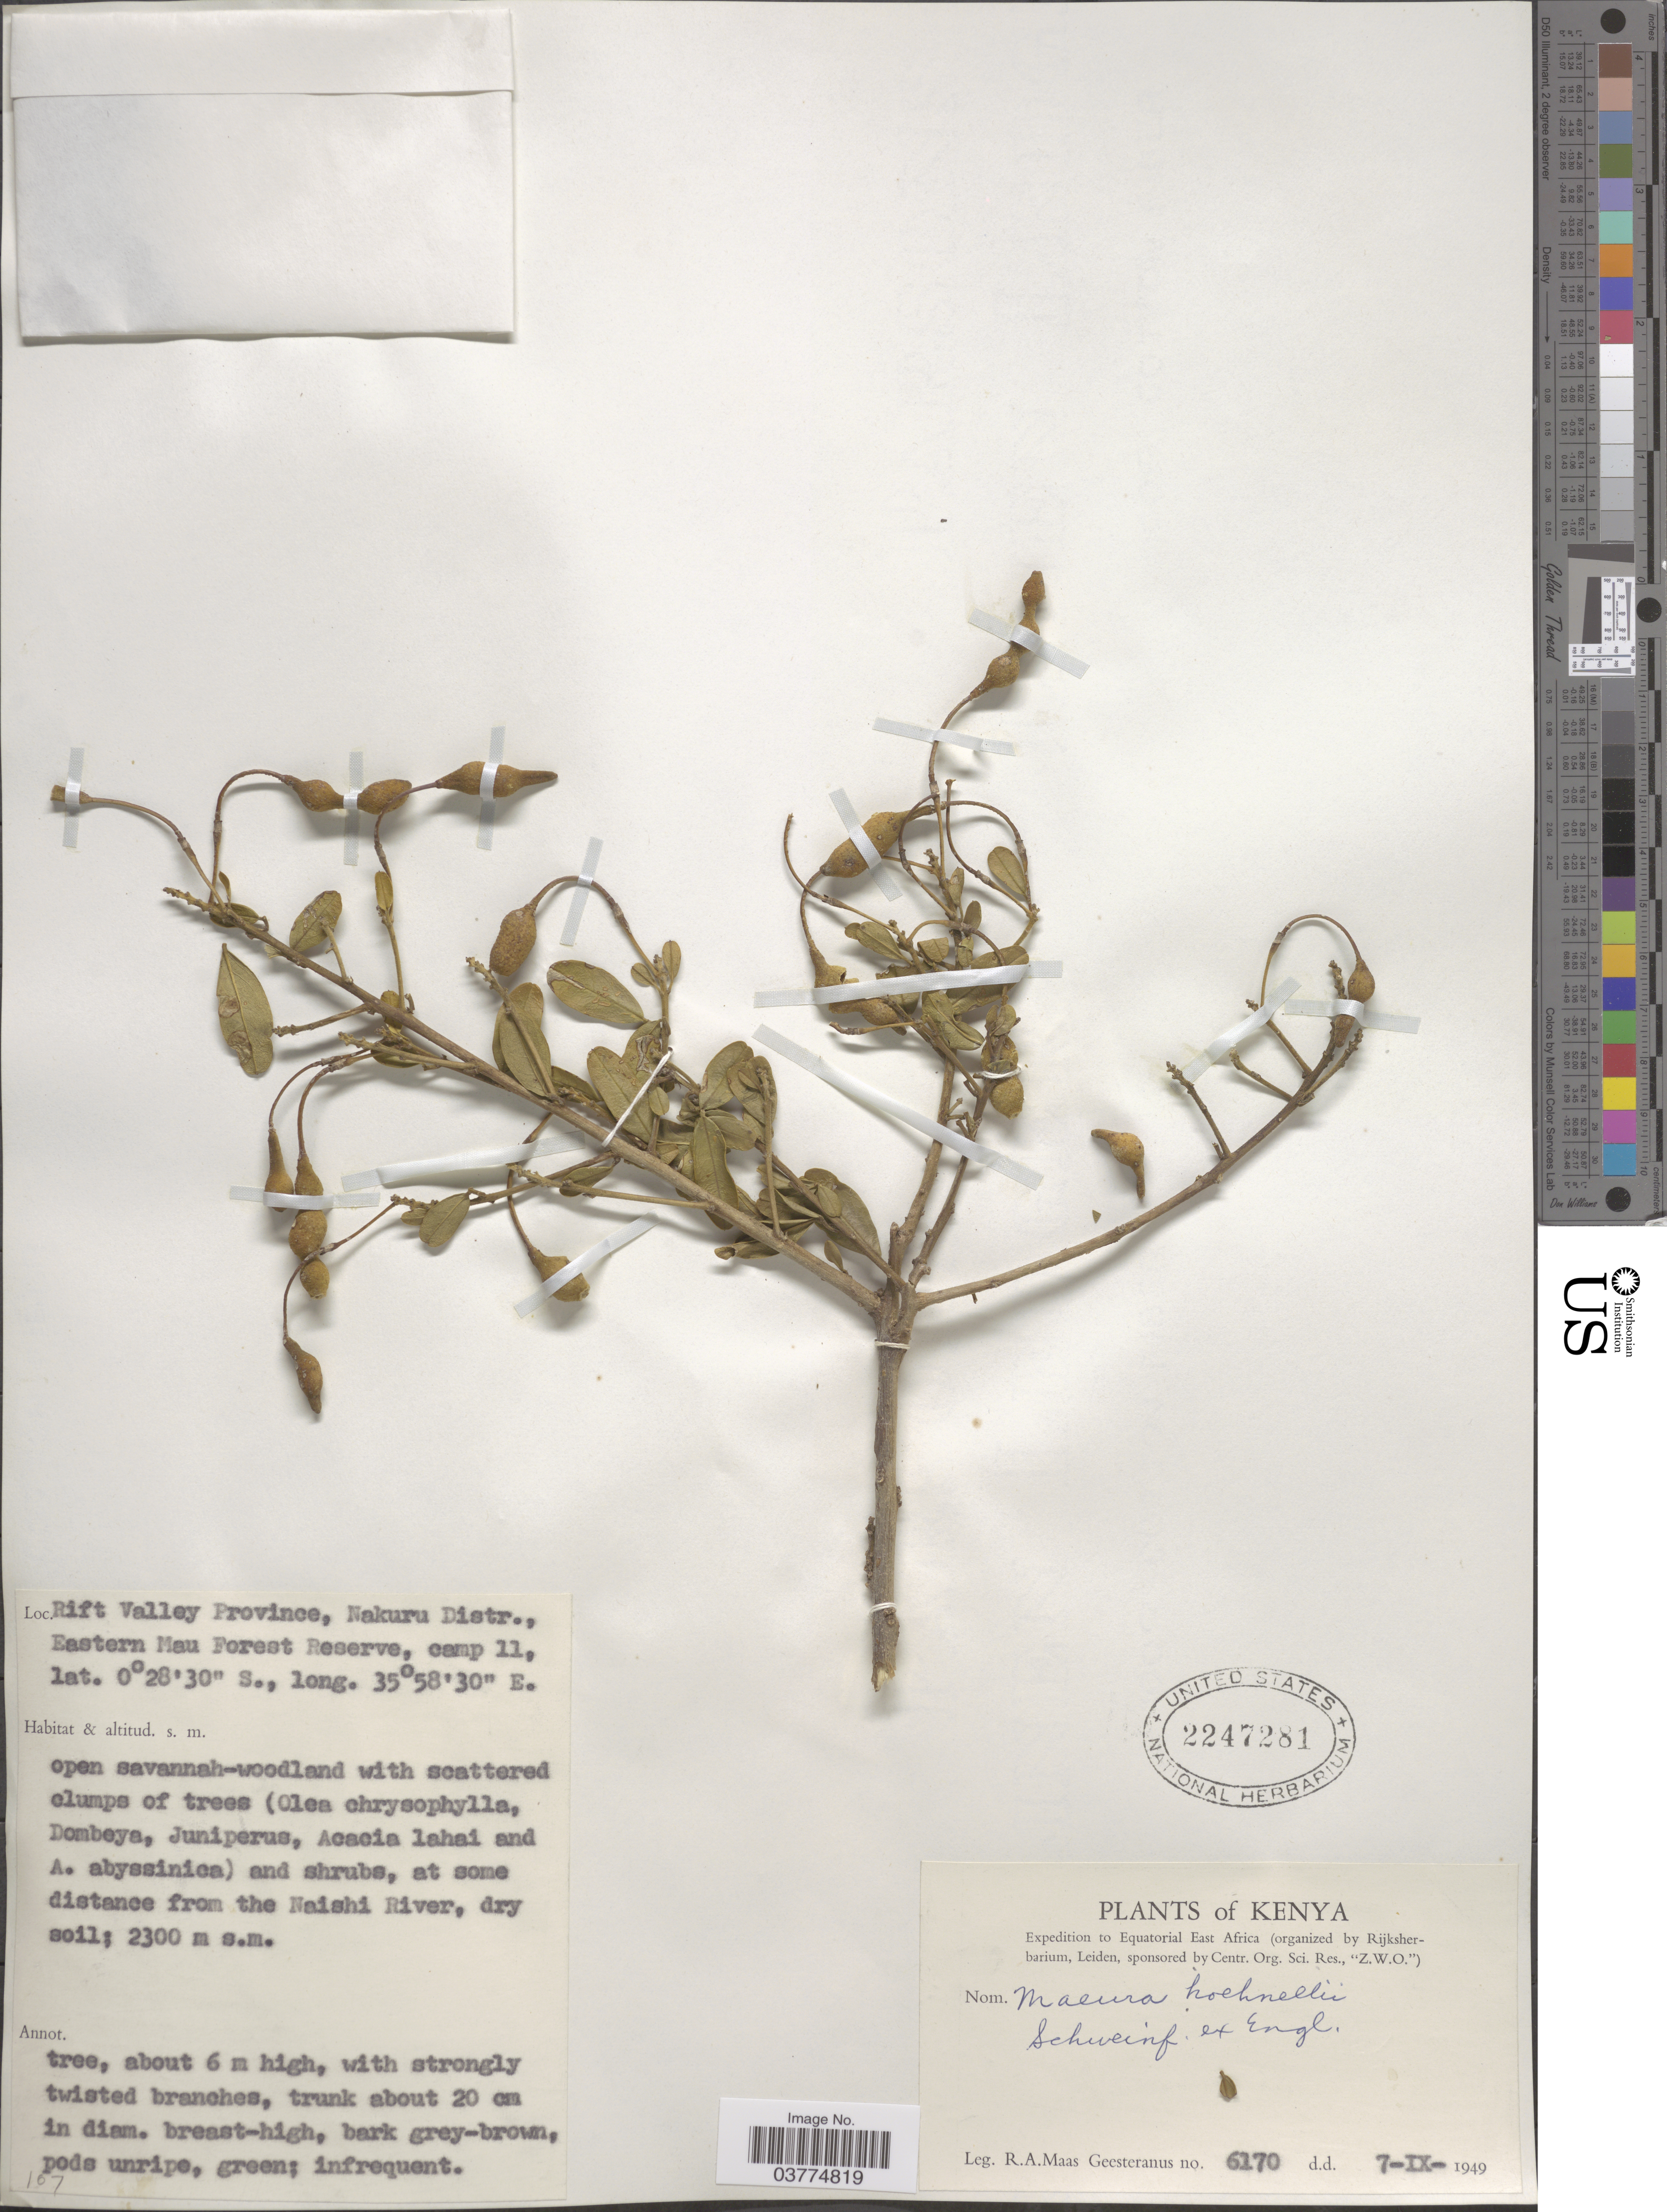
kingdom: Plantae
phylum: Tracheophyta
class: Magnoliopsida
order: Brassicales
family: Capparaceae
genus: Maerua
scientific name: Maerua hoehnelii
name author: Schweinf.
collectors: R. A. Maas Geesteranus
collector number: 6170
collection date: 1949-09-07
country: Kenya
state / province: Nakuru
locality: Rift Valley Province, Nakuru Distr., Eastern Mau Forest Reserve, camp 11.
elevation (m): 2300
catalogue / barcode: US 2247281